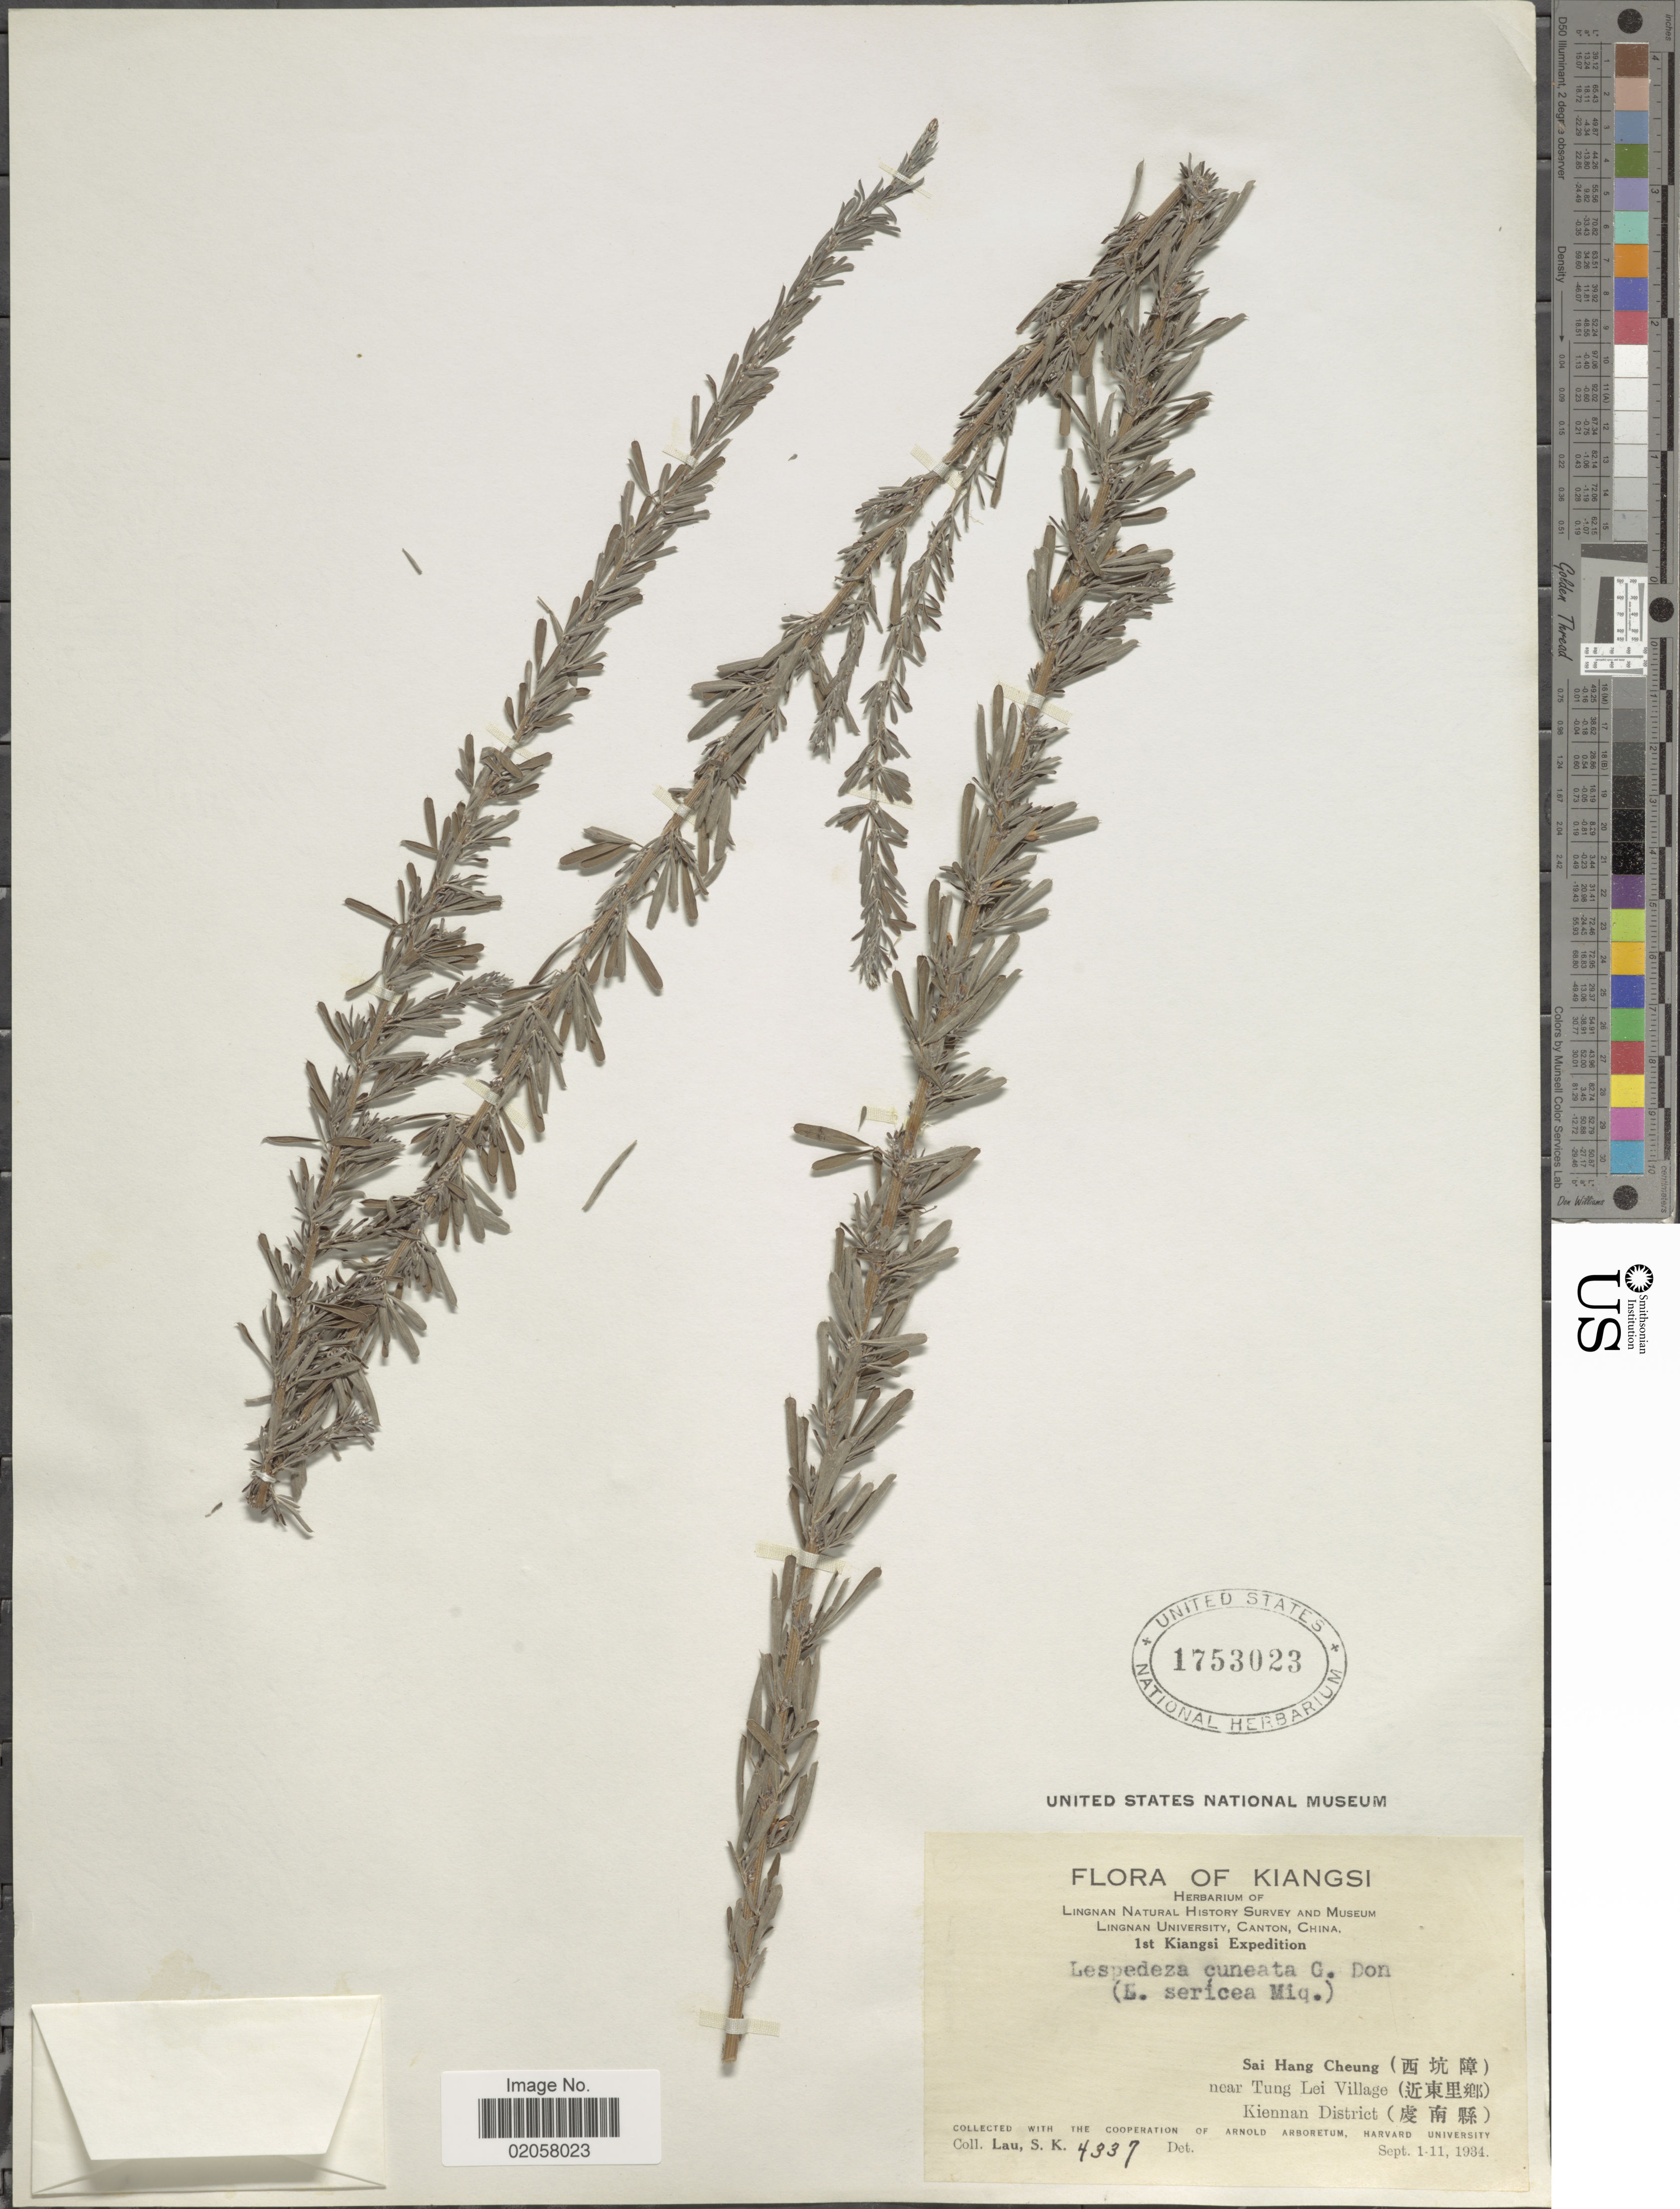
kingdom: Plantae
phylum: Tracheophyta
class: Magnoliopsida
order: Fabales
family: Fabaceae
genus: Lespedeza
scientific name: Lespedeza cuneata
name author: (Dum. Cours.) G. Don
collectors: S. K. Lau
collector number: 4337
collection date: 1934-09-01/1934-09-11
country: China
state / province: Jiangxi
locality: Sai Hang Cheung, near Tung Lei Village, Kiennan District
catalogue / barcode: US 1753023